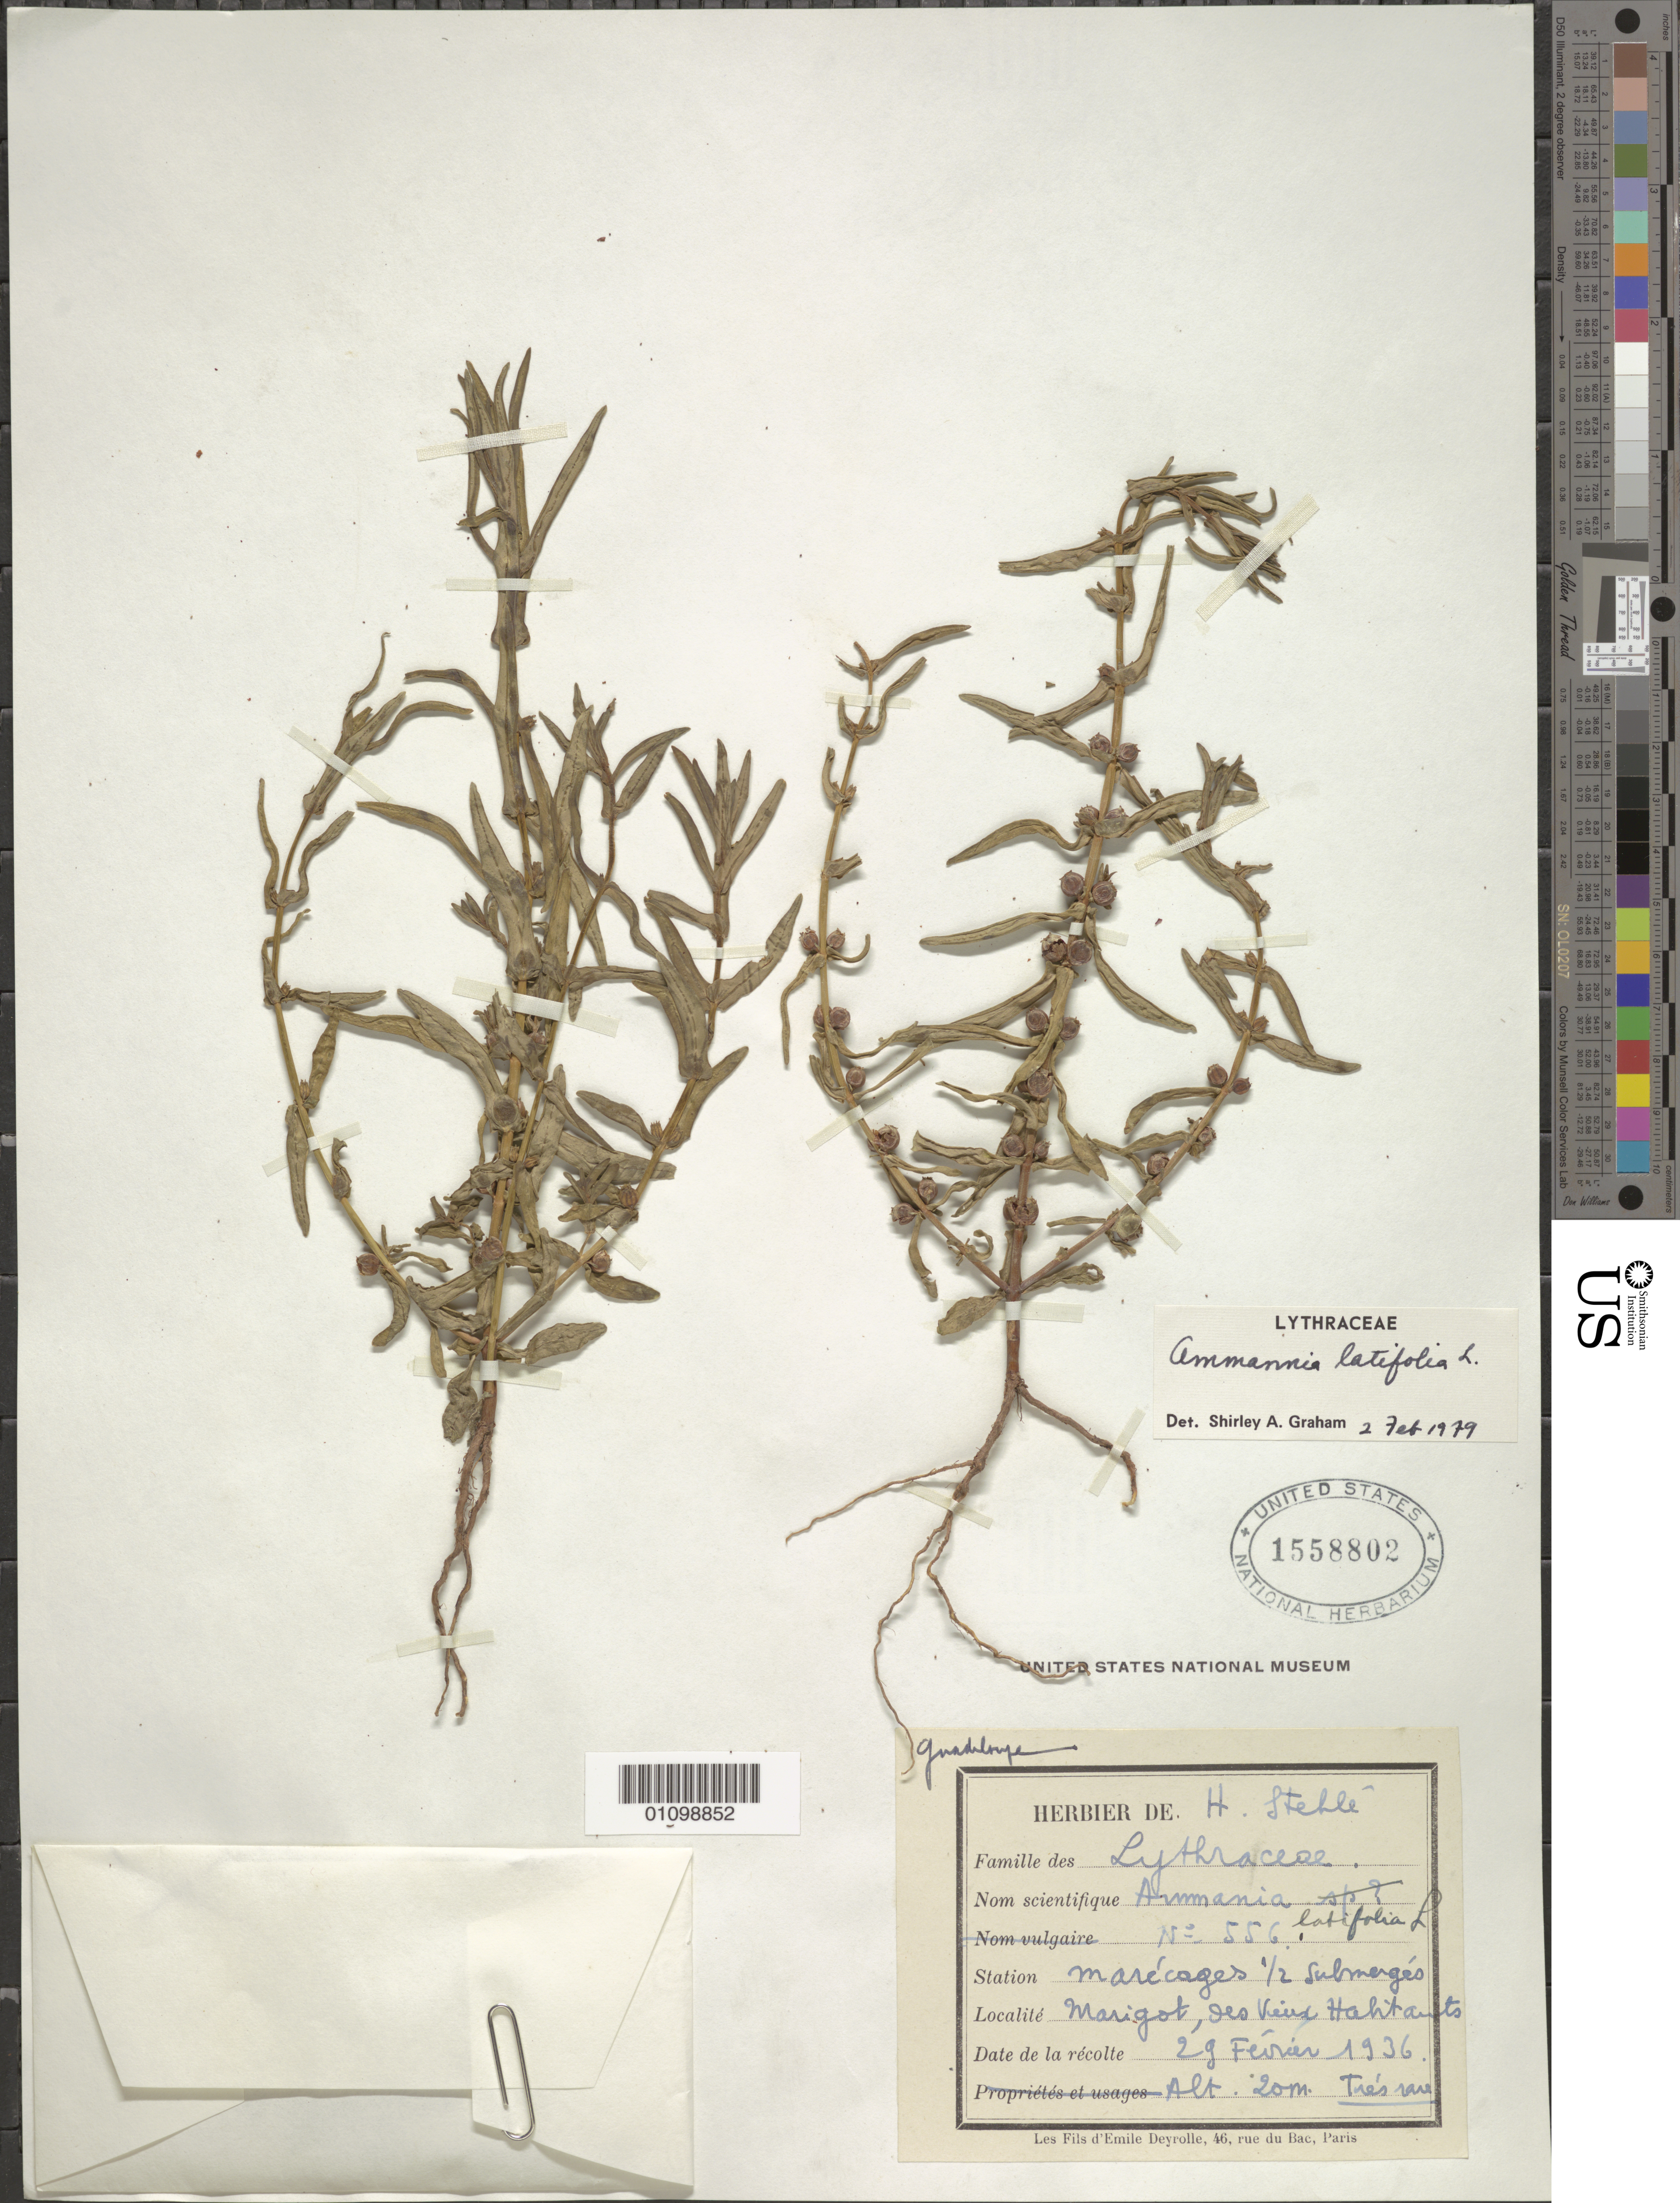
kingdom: Plantae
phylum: Tracheophyta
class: Magnoliopsida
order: Myrtales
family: Lythraceae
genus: Ammannia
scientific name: Ammannia latifolia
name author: L.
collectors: H. Stehlé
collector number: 556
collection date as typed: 29 Feb 1936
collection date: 1936-02-29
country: Guadeloupe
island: Basse Terre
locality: Marecages 0.5 submerges. Marigot, Des Vieux Habitants.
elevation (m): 20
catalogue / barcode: US 1558802